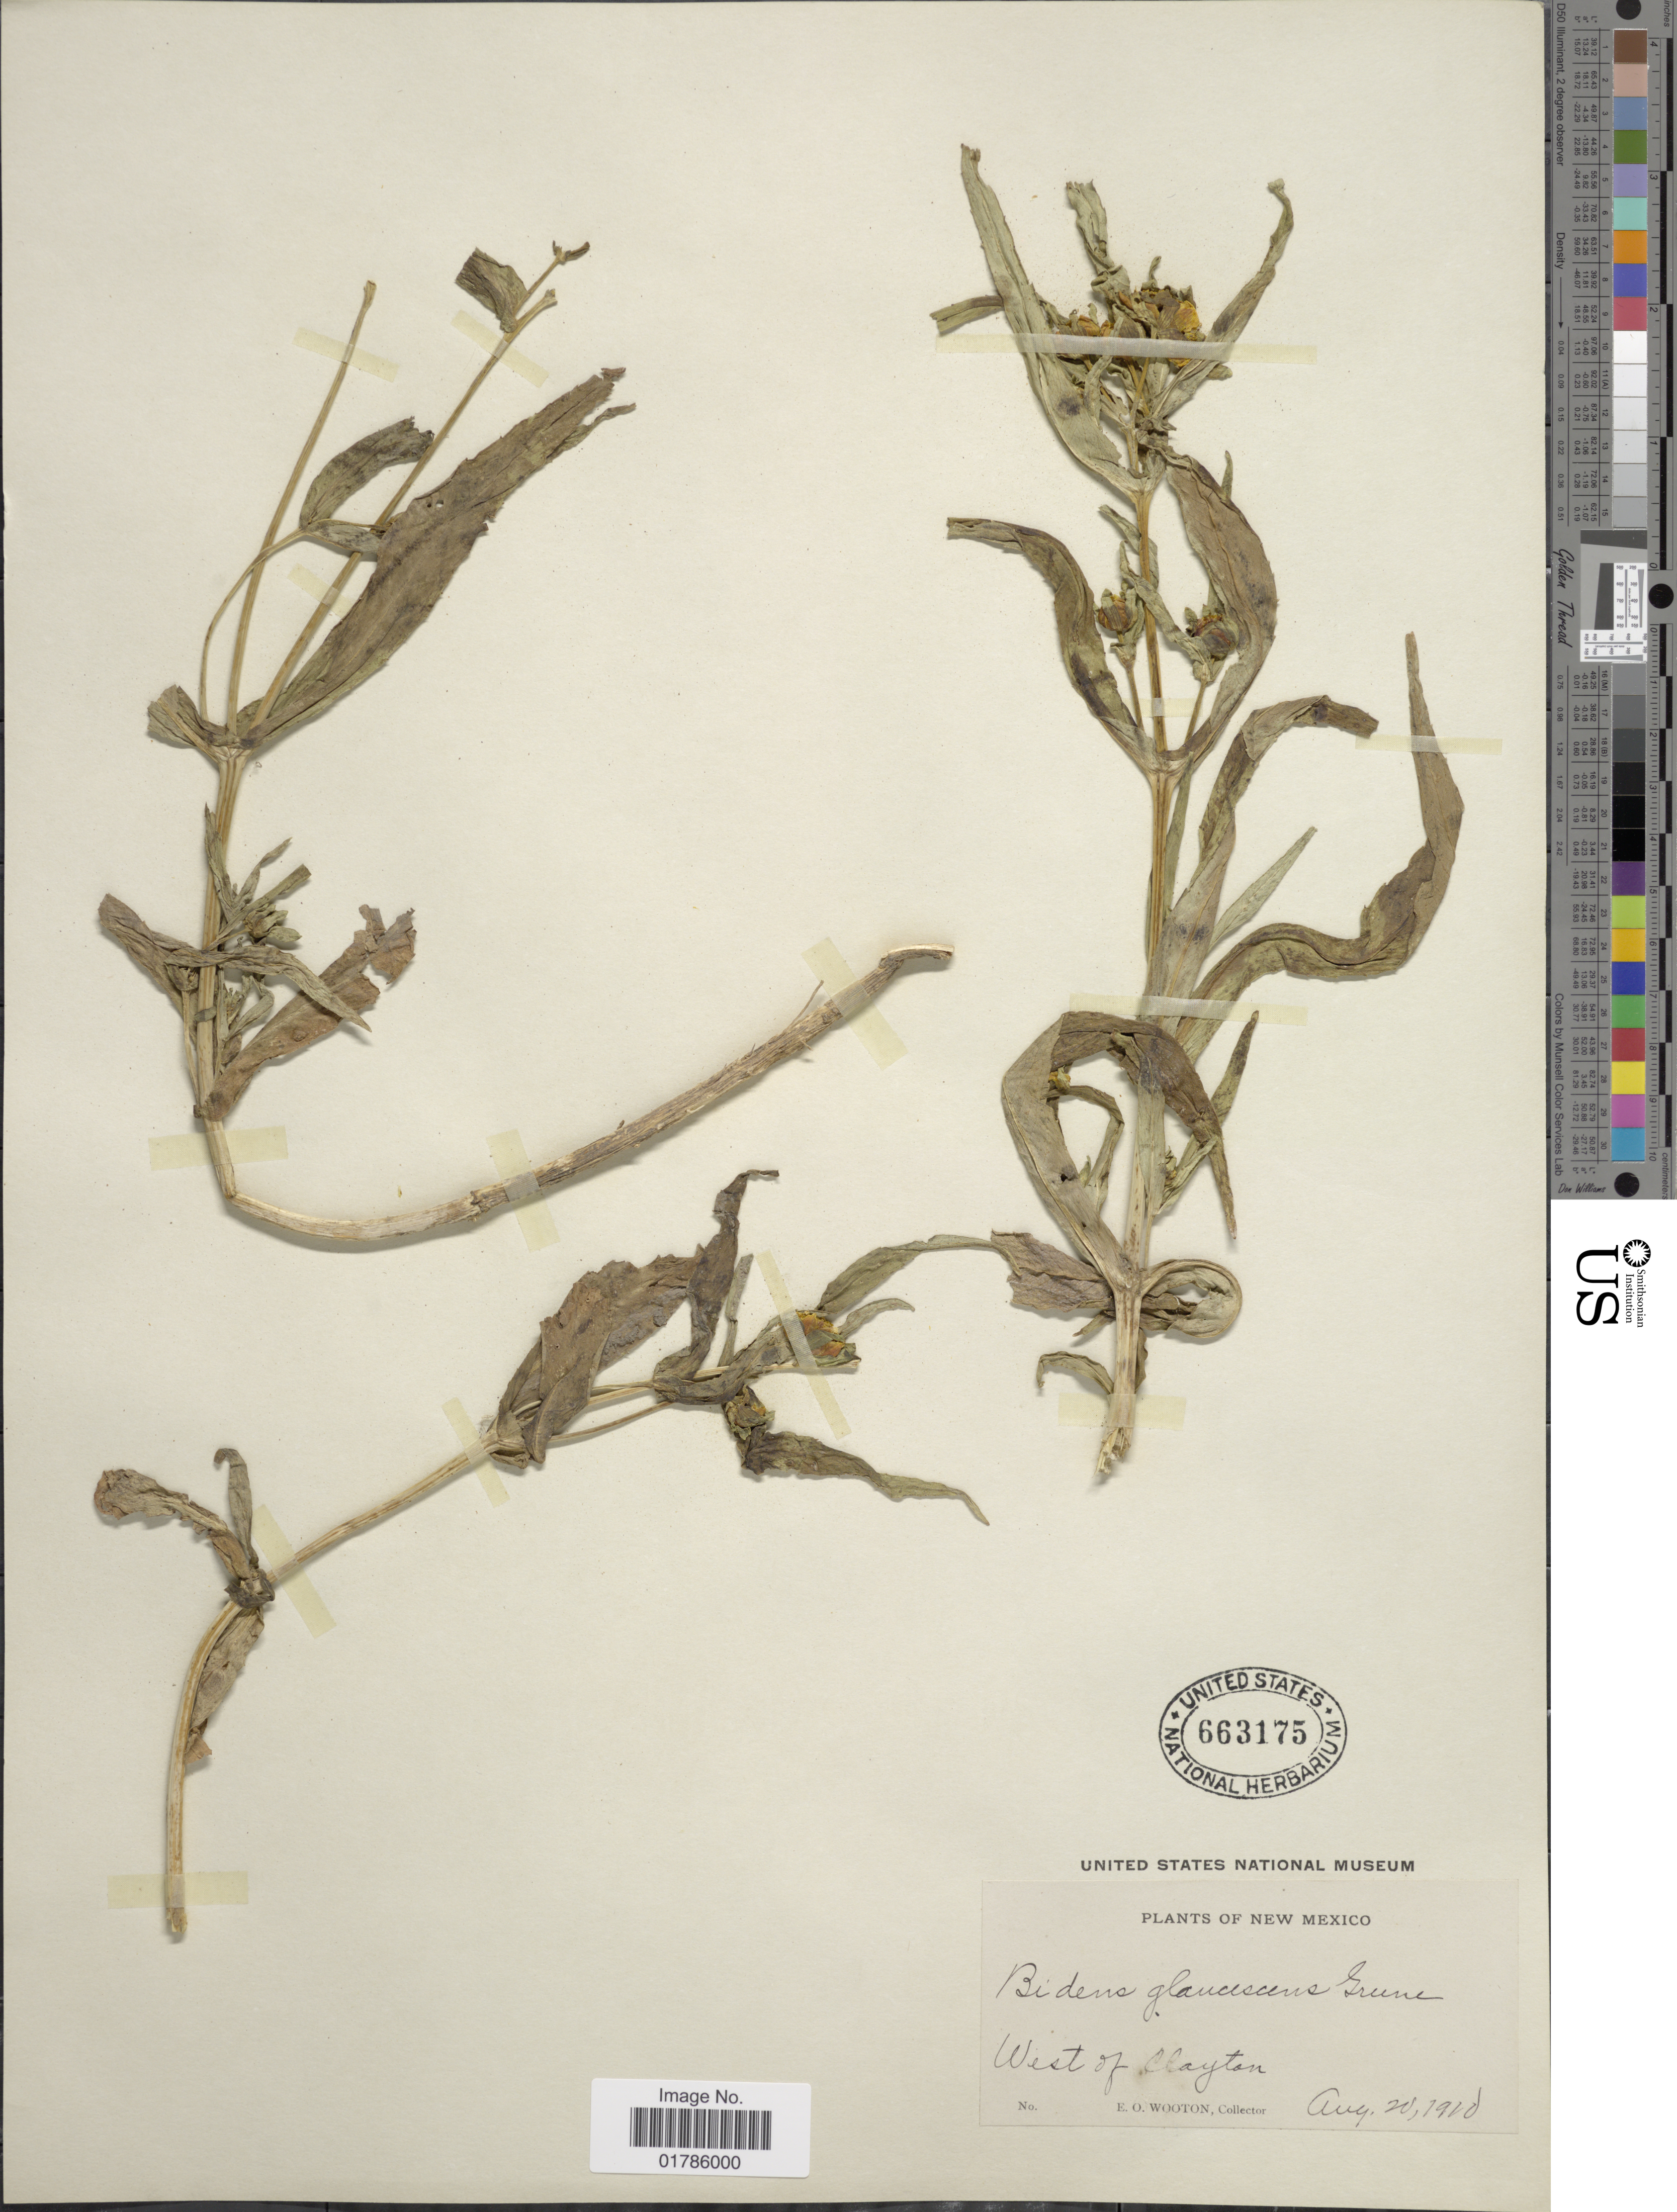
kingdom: Plantae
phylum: Tracheophyta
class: Magnoliopsida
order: Asterales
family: Asteraceae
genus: Bidens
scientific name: Bidens cernua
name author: L.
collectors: E. O. Wooton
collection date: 1910-08-20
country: United States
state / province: New Mexico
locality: West of Clayton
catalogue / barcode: US 663175